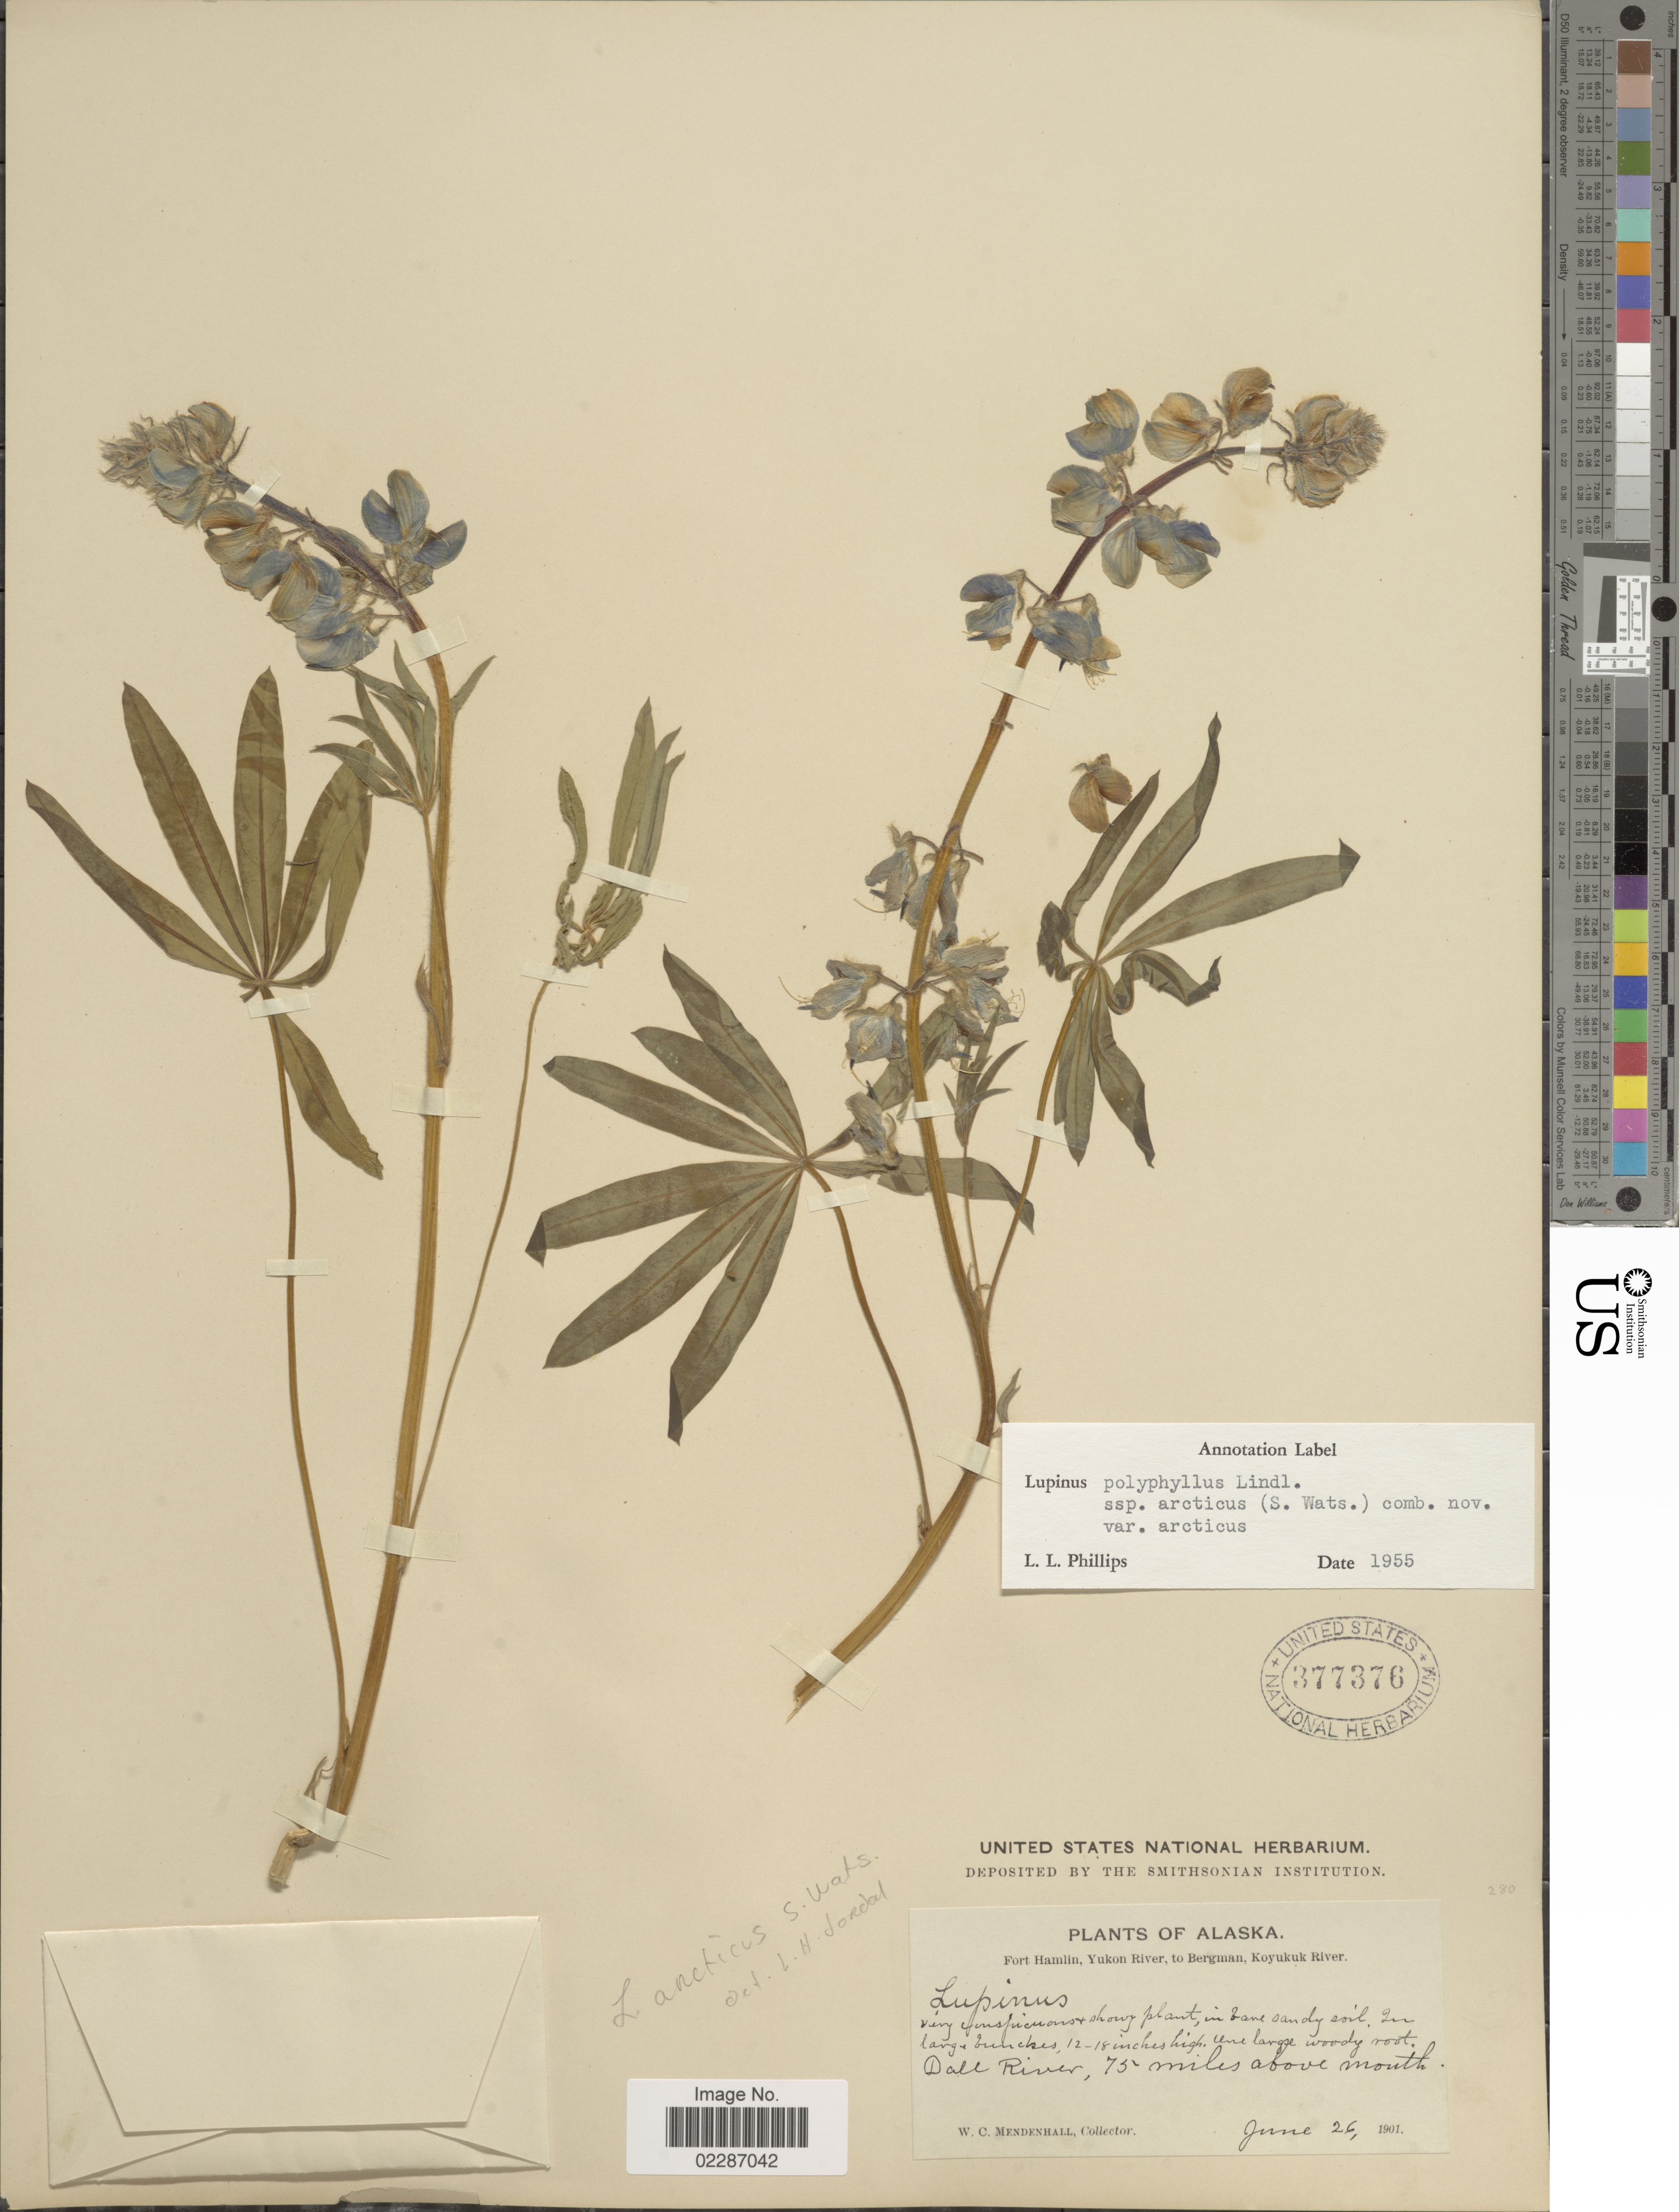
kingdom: Plantae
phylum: Tracheophyta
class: Magnoliopsida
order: Fabales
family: Fabaceae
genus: Lupinus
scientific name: Lupinus arcticus subsp. arcticus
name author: S. Watson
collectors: W. Mendenhall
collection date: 1901-06-26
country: United States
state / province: Alaska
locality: Fort Hamlin, Yukon River, to Bergman, Koyukuk River, Dall River, 75 miles above mouth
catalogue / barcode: US 377376